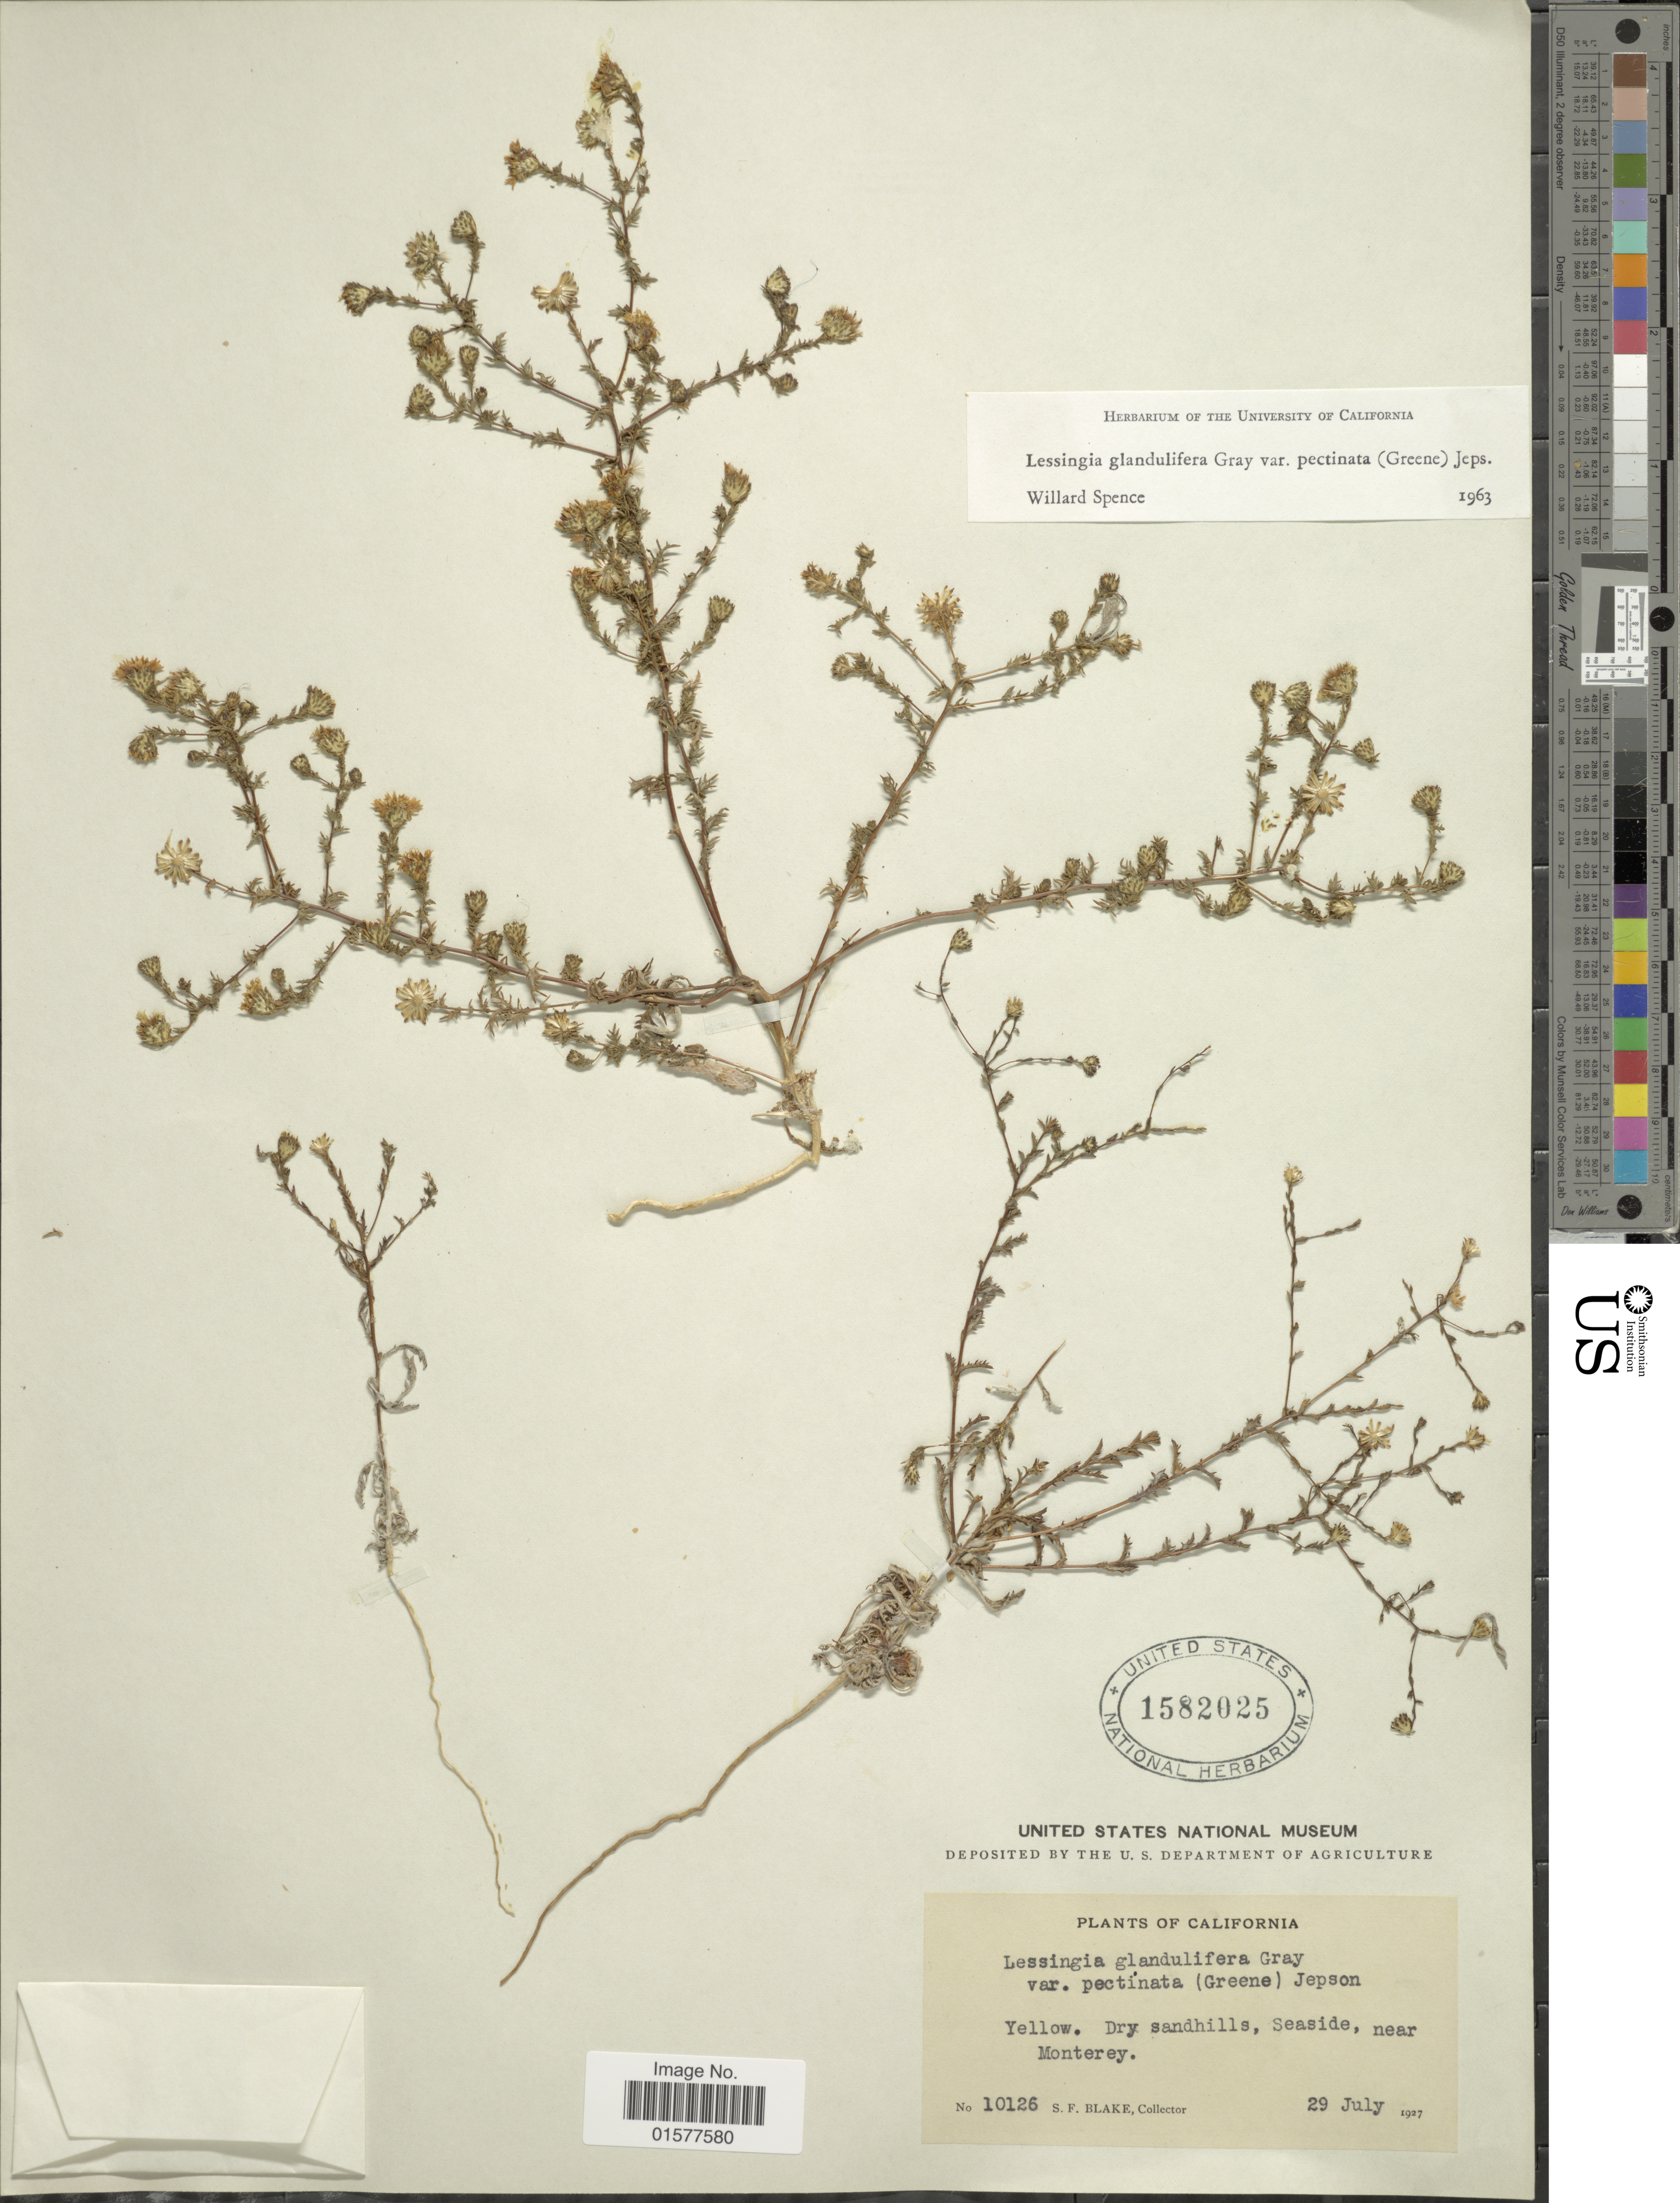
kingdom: Plantae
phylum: Tracheophyta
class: Magnoliopsida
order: Asterales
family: Asteraceae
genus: Lessingia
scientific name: Lessingia glandulifera var. pectinata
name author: A. Gray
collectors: S. Blake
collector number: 10126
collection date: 1927-07-29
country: United States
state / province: California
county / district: Monterey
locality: Yellow, Dry sandhills, Seaside, near Monterey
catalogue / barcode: US 1582025